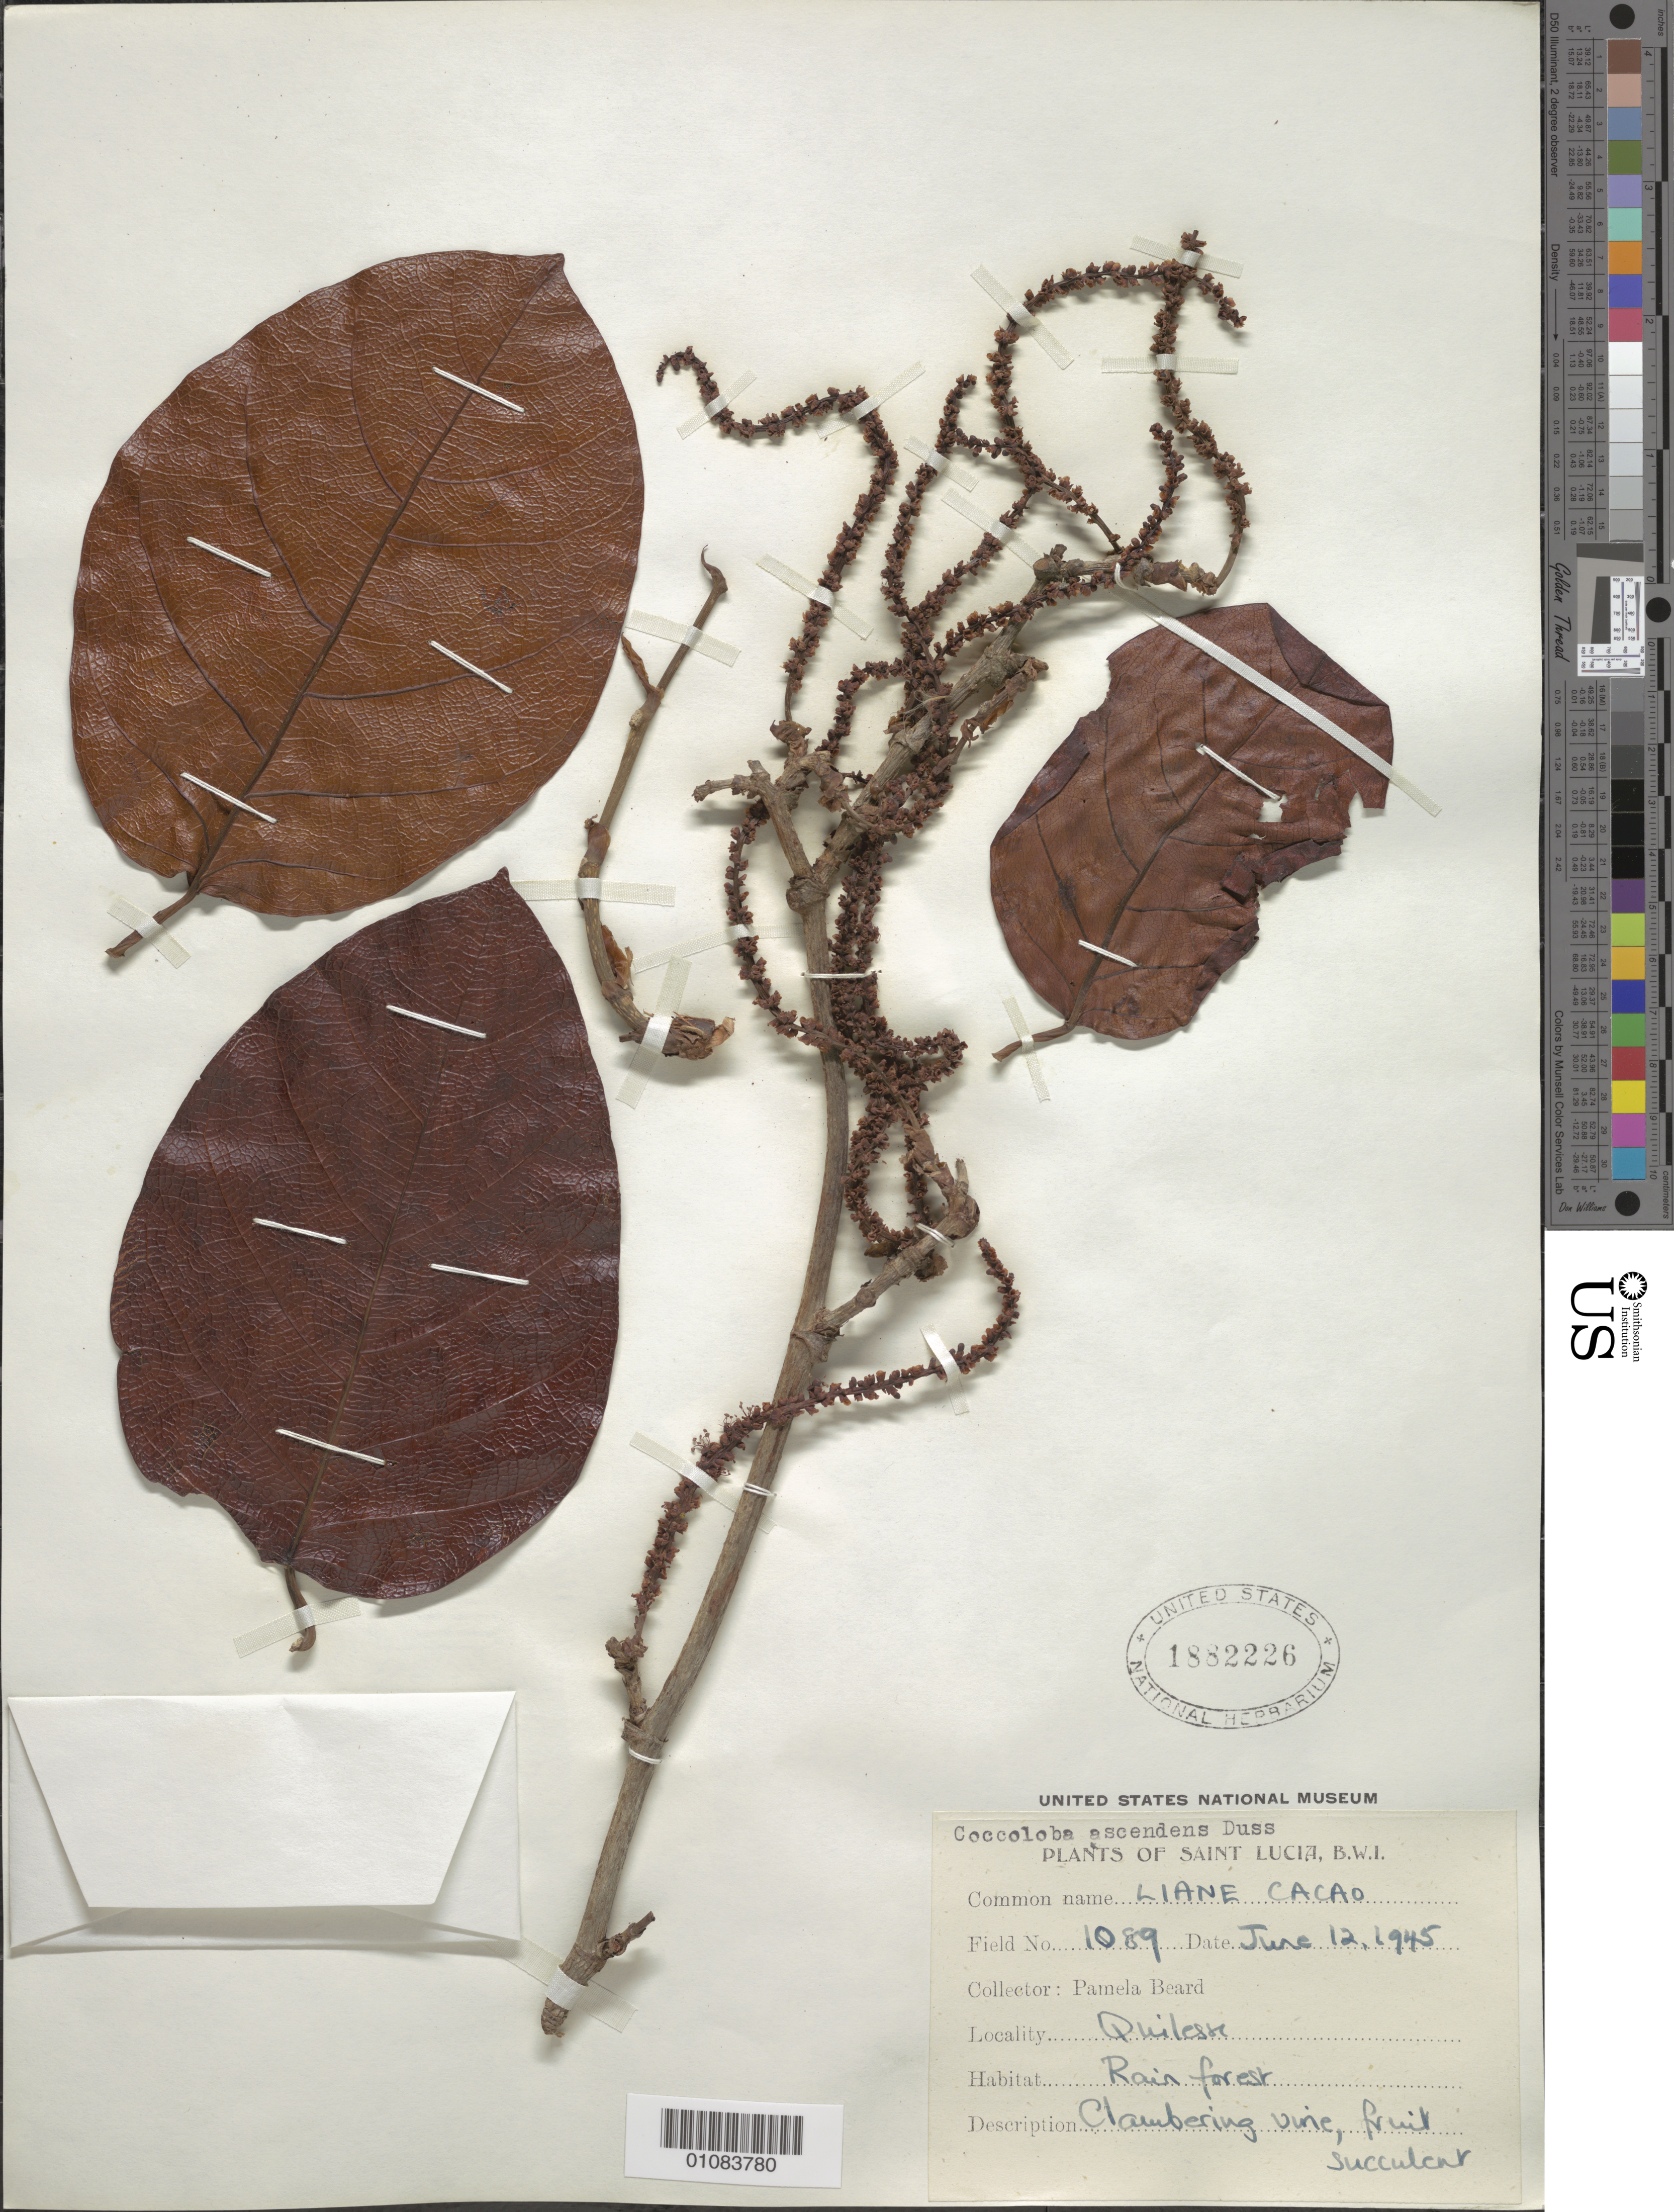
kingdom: Plantae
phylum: Tracheophyta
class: Magnoliopsida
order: Caryophyllales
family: Polygonaceae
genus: Coccoloba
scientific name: Coccoloba ascendens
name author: Duss ex Lindau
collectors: P. Beard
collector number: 1089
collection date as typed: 12 Jun 1945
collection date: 1945-06-12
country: St. Lucia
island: St. Lucia I.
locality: Quileste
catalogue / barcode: US 1882226